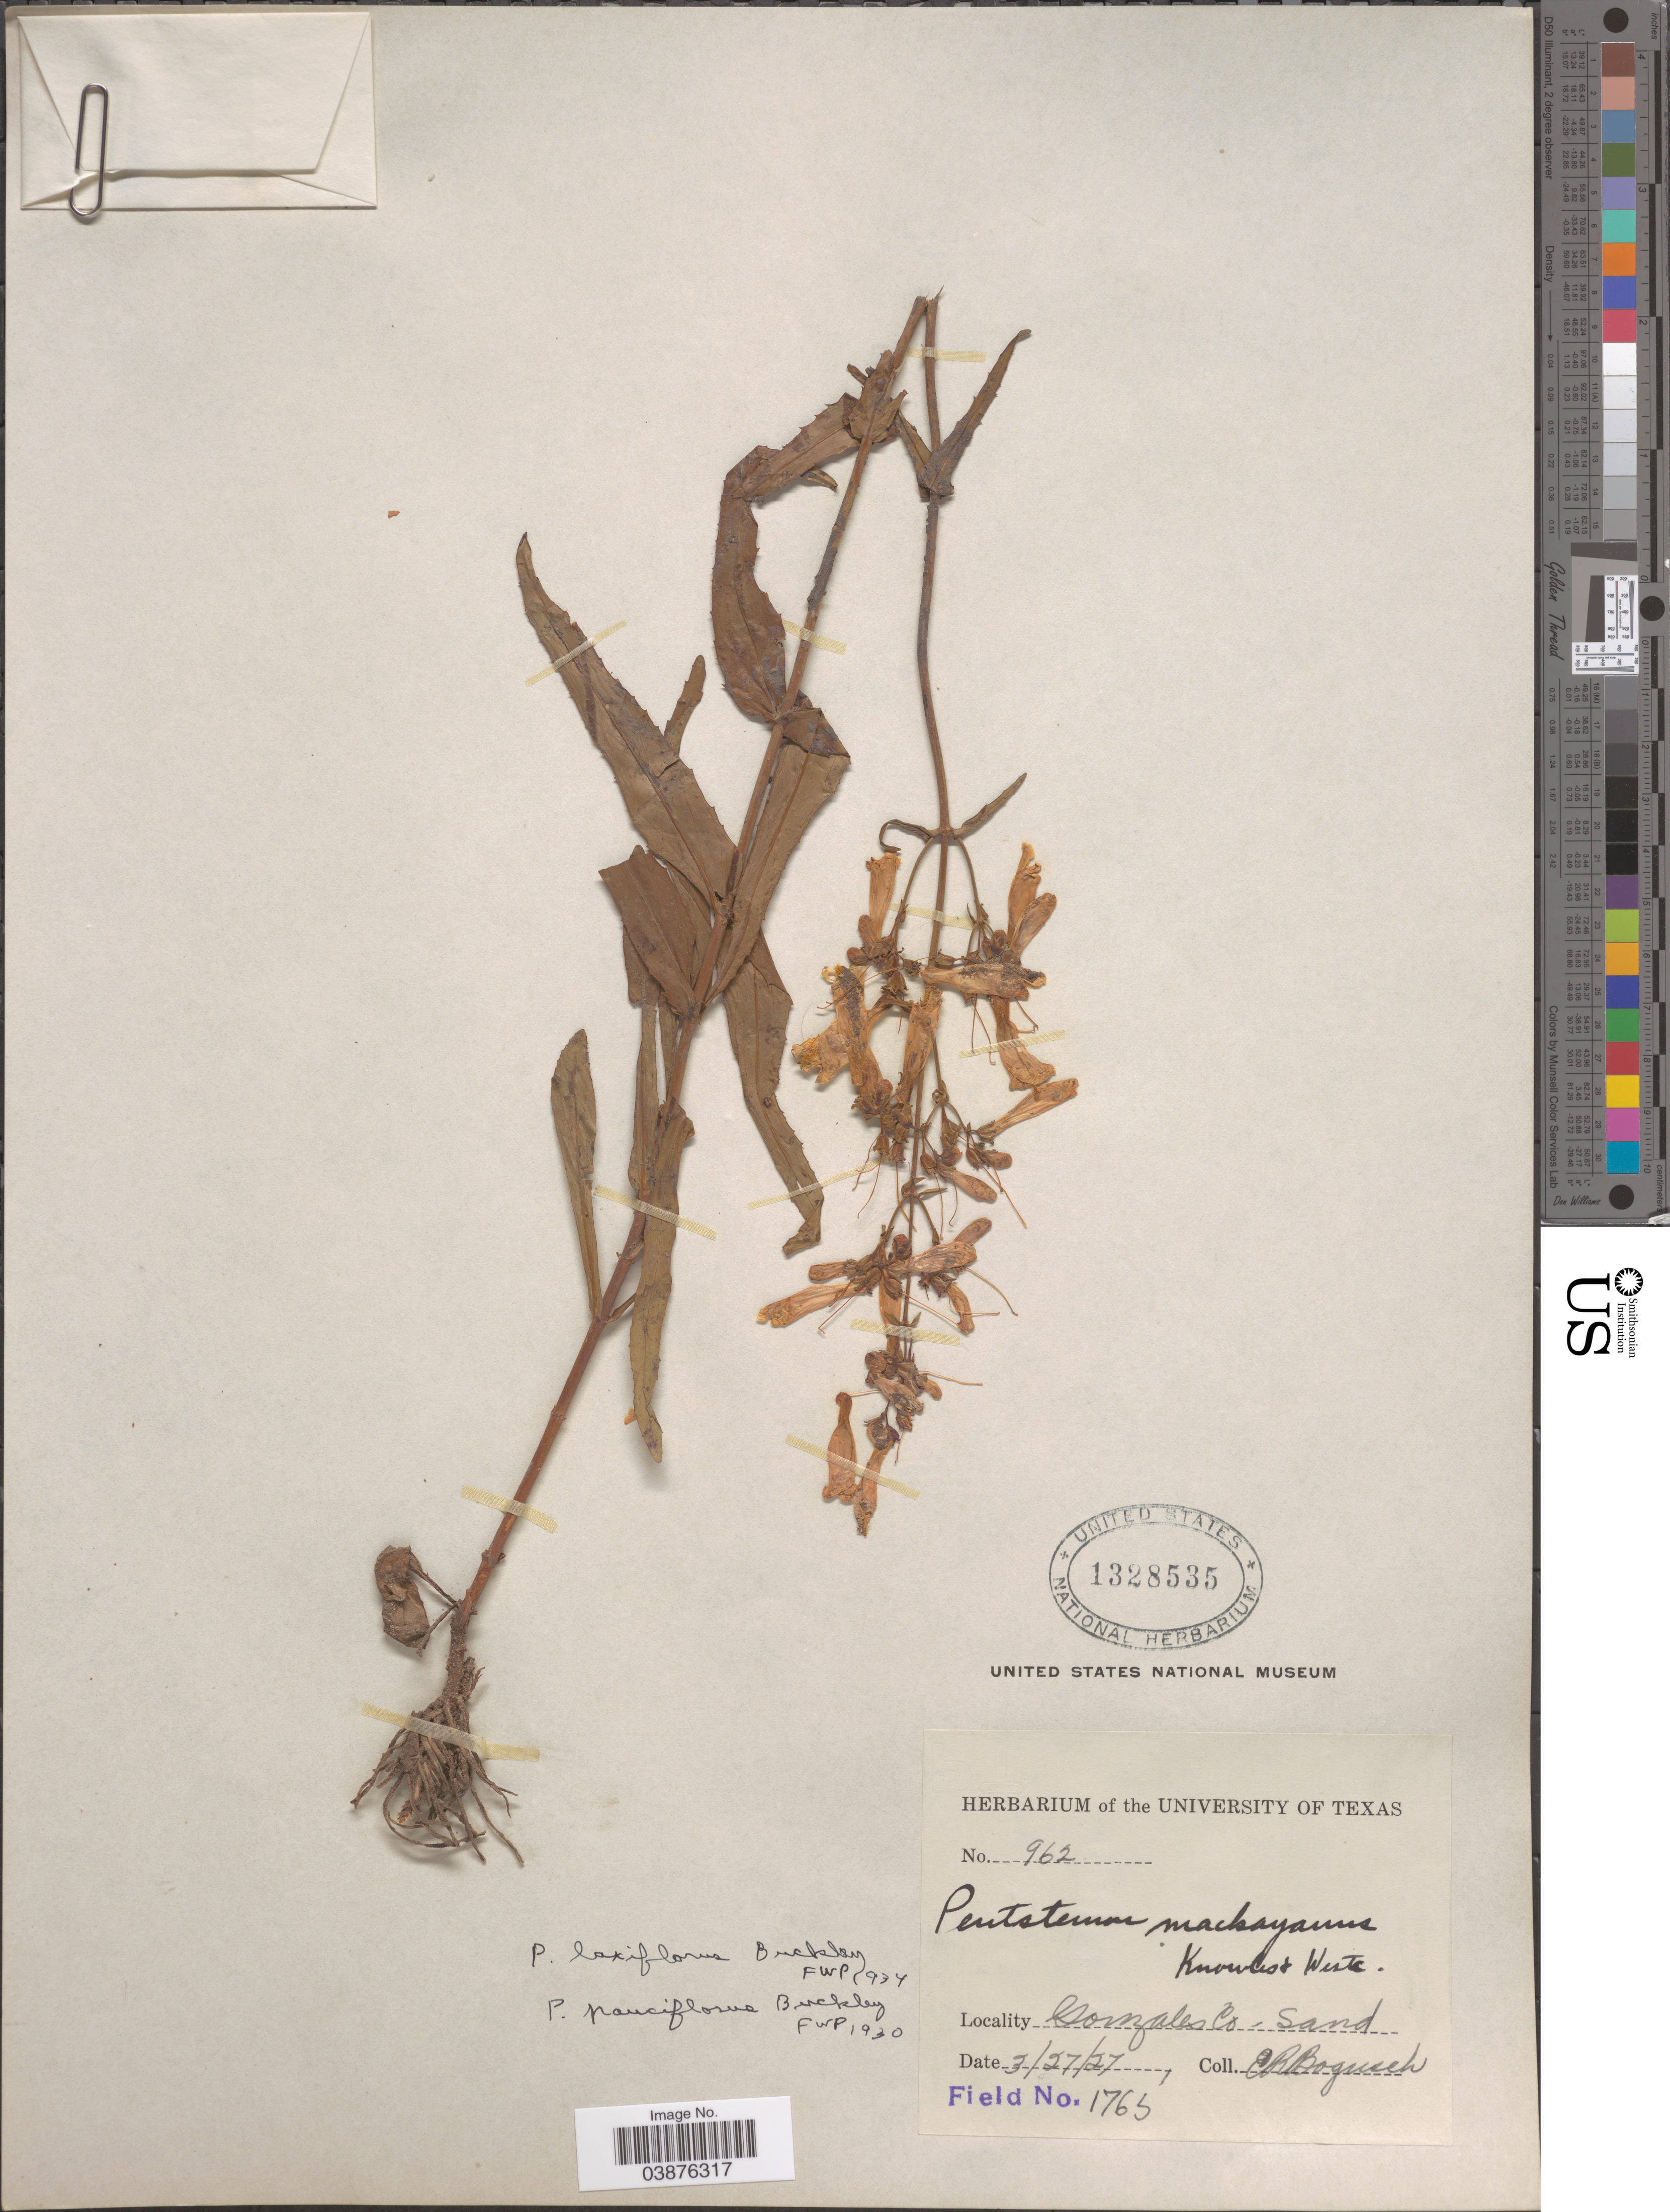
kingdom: Plantae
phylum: Tracheophyta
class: Magnoliopsida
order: Lamiales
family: Plantaginaceae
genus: Penstemon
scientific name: Penstemon laxiflorus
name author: Pennell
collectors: E. Bogusch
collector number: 962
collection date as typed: Transcribed d/m/y: 27/3/27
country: United States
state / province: Texas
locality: Gonzales Co. Sand.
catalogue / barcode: US 1328535